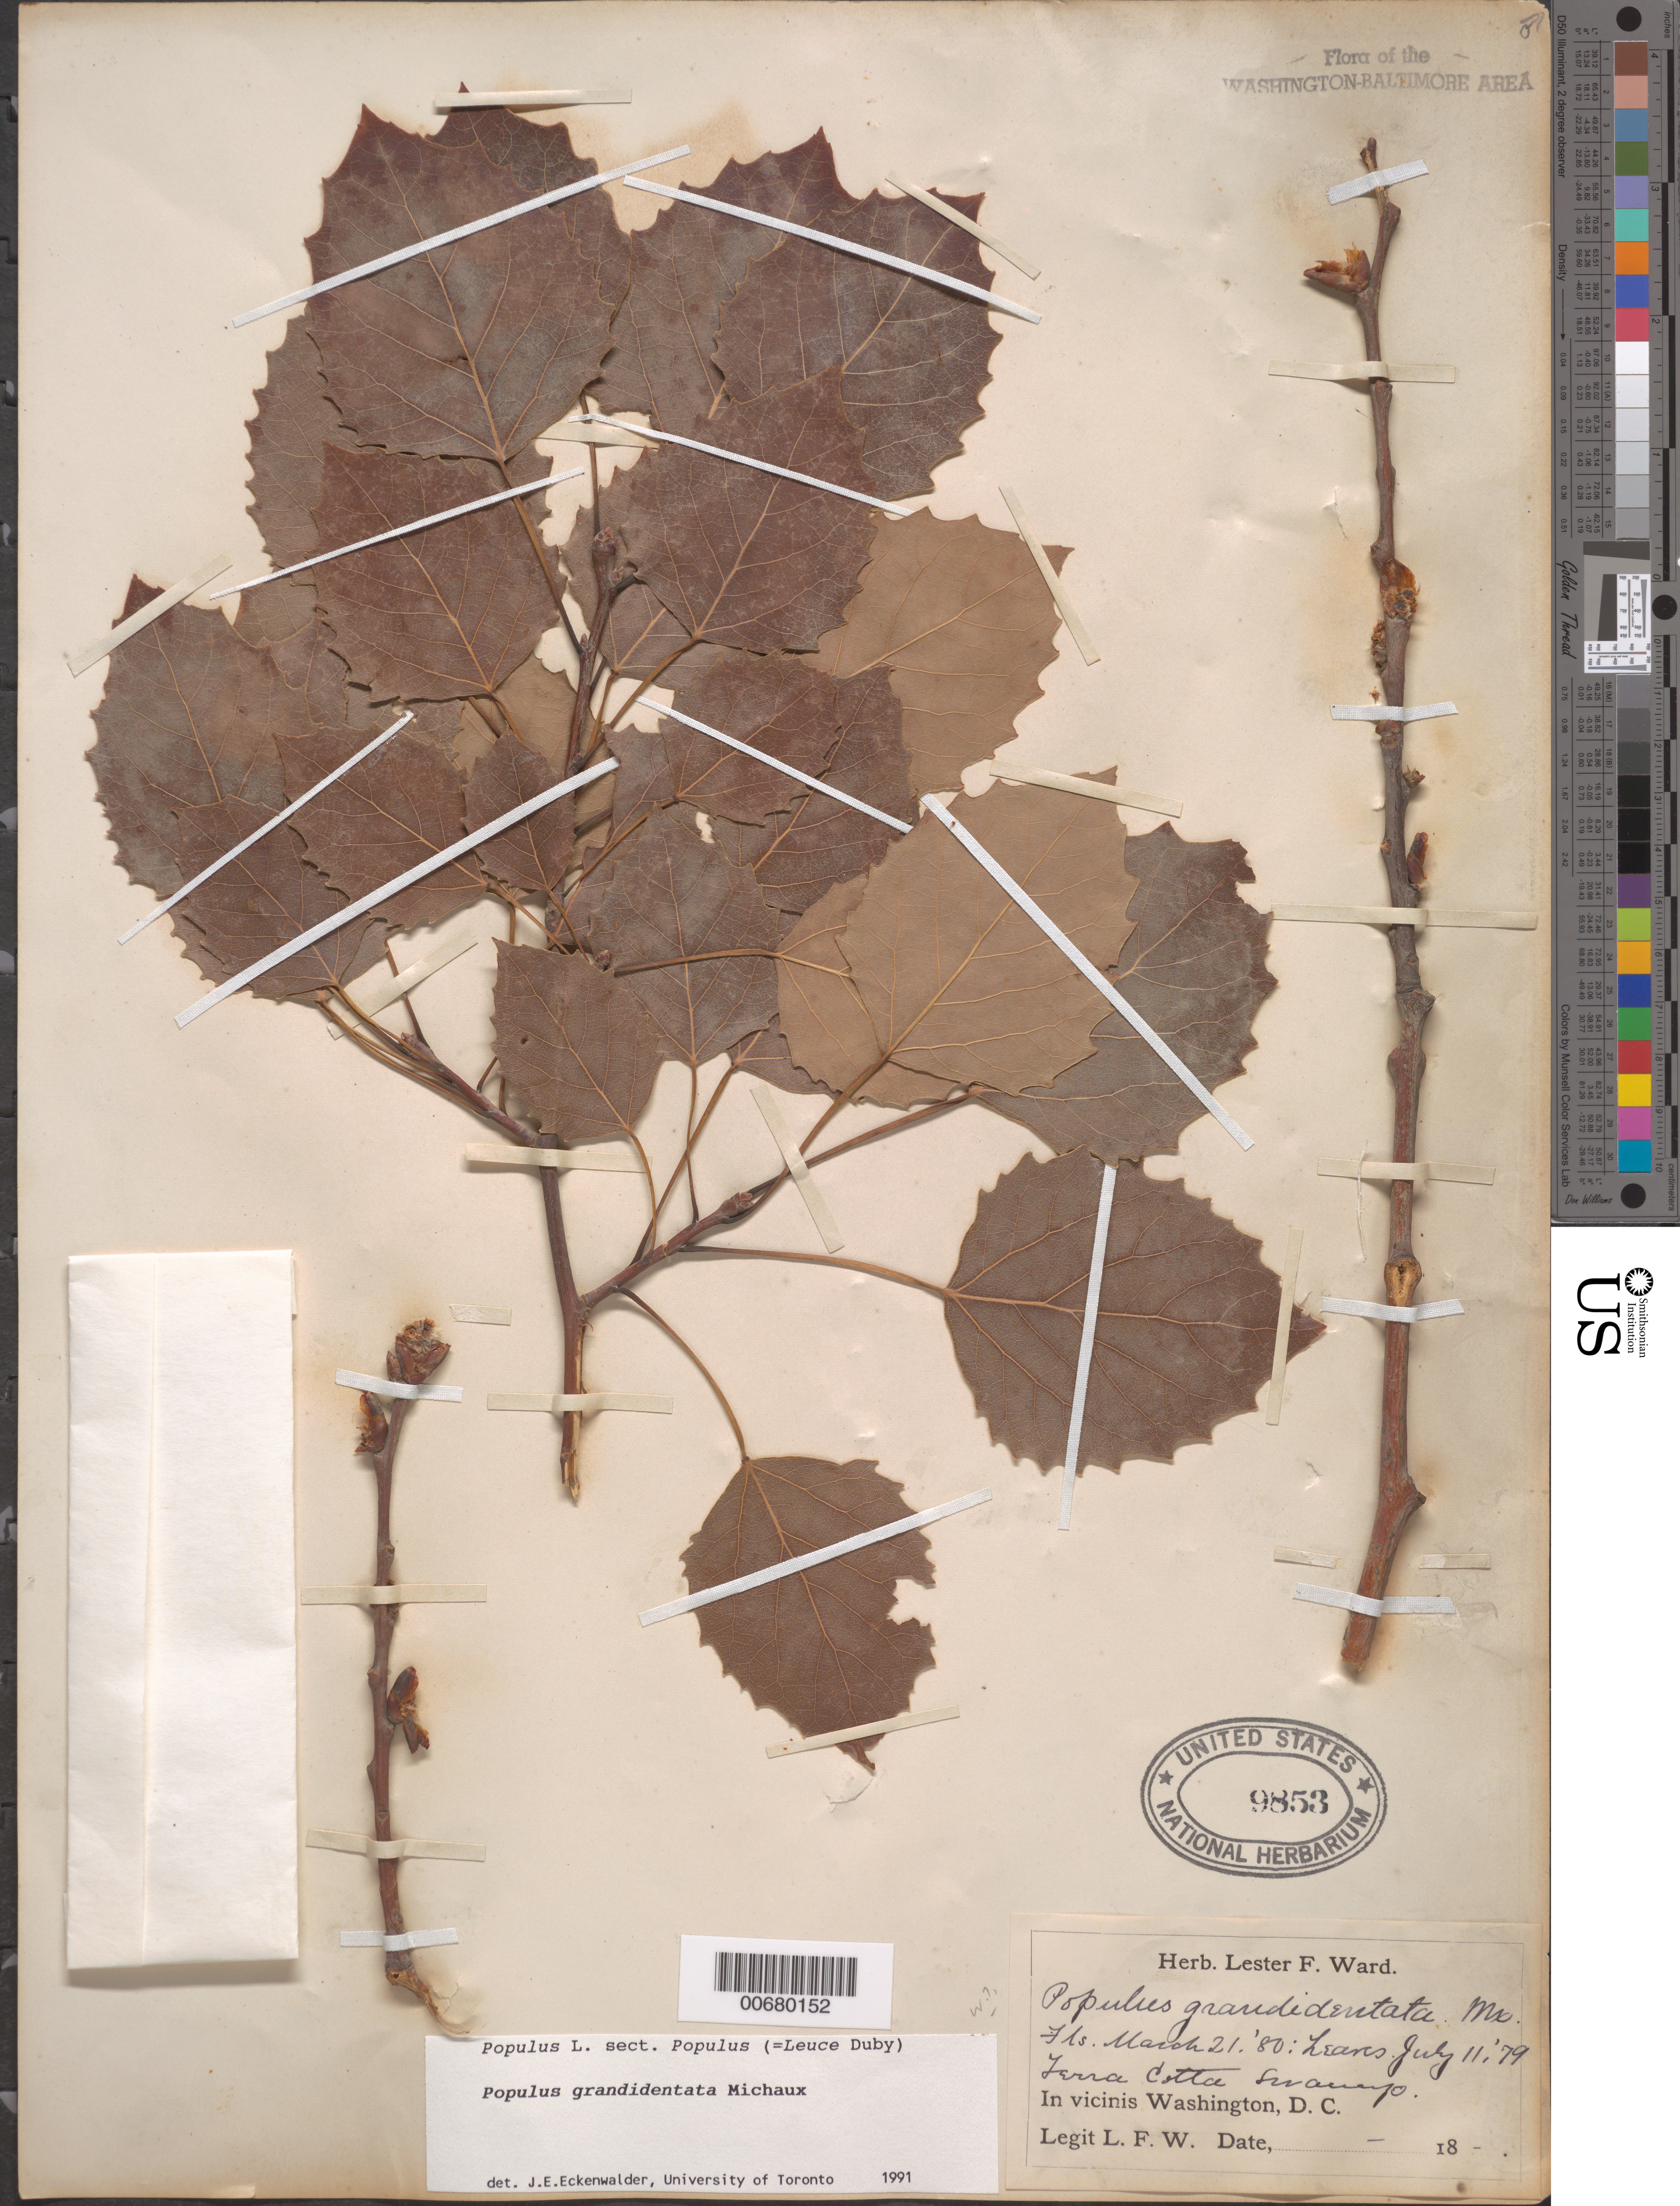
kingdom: Plantae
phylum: Tracheophyta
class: Magnoliopsida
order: Malpighiales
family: Salicaceae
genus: Populus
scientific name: Populus grandidentata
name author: Michx.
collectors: L. F. Ward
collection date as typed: July 11 1879 (Leaves) and March 21 1880 (Flowers)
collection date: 1879-07-11,1880-03-21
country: United States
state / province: District of Columbia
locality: Terra Cotta Swamp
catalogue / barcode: US 9853